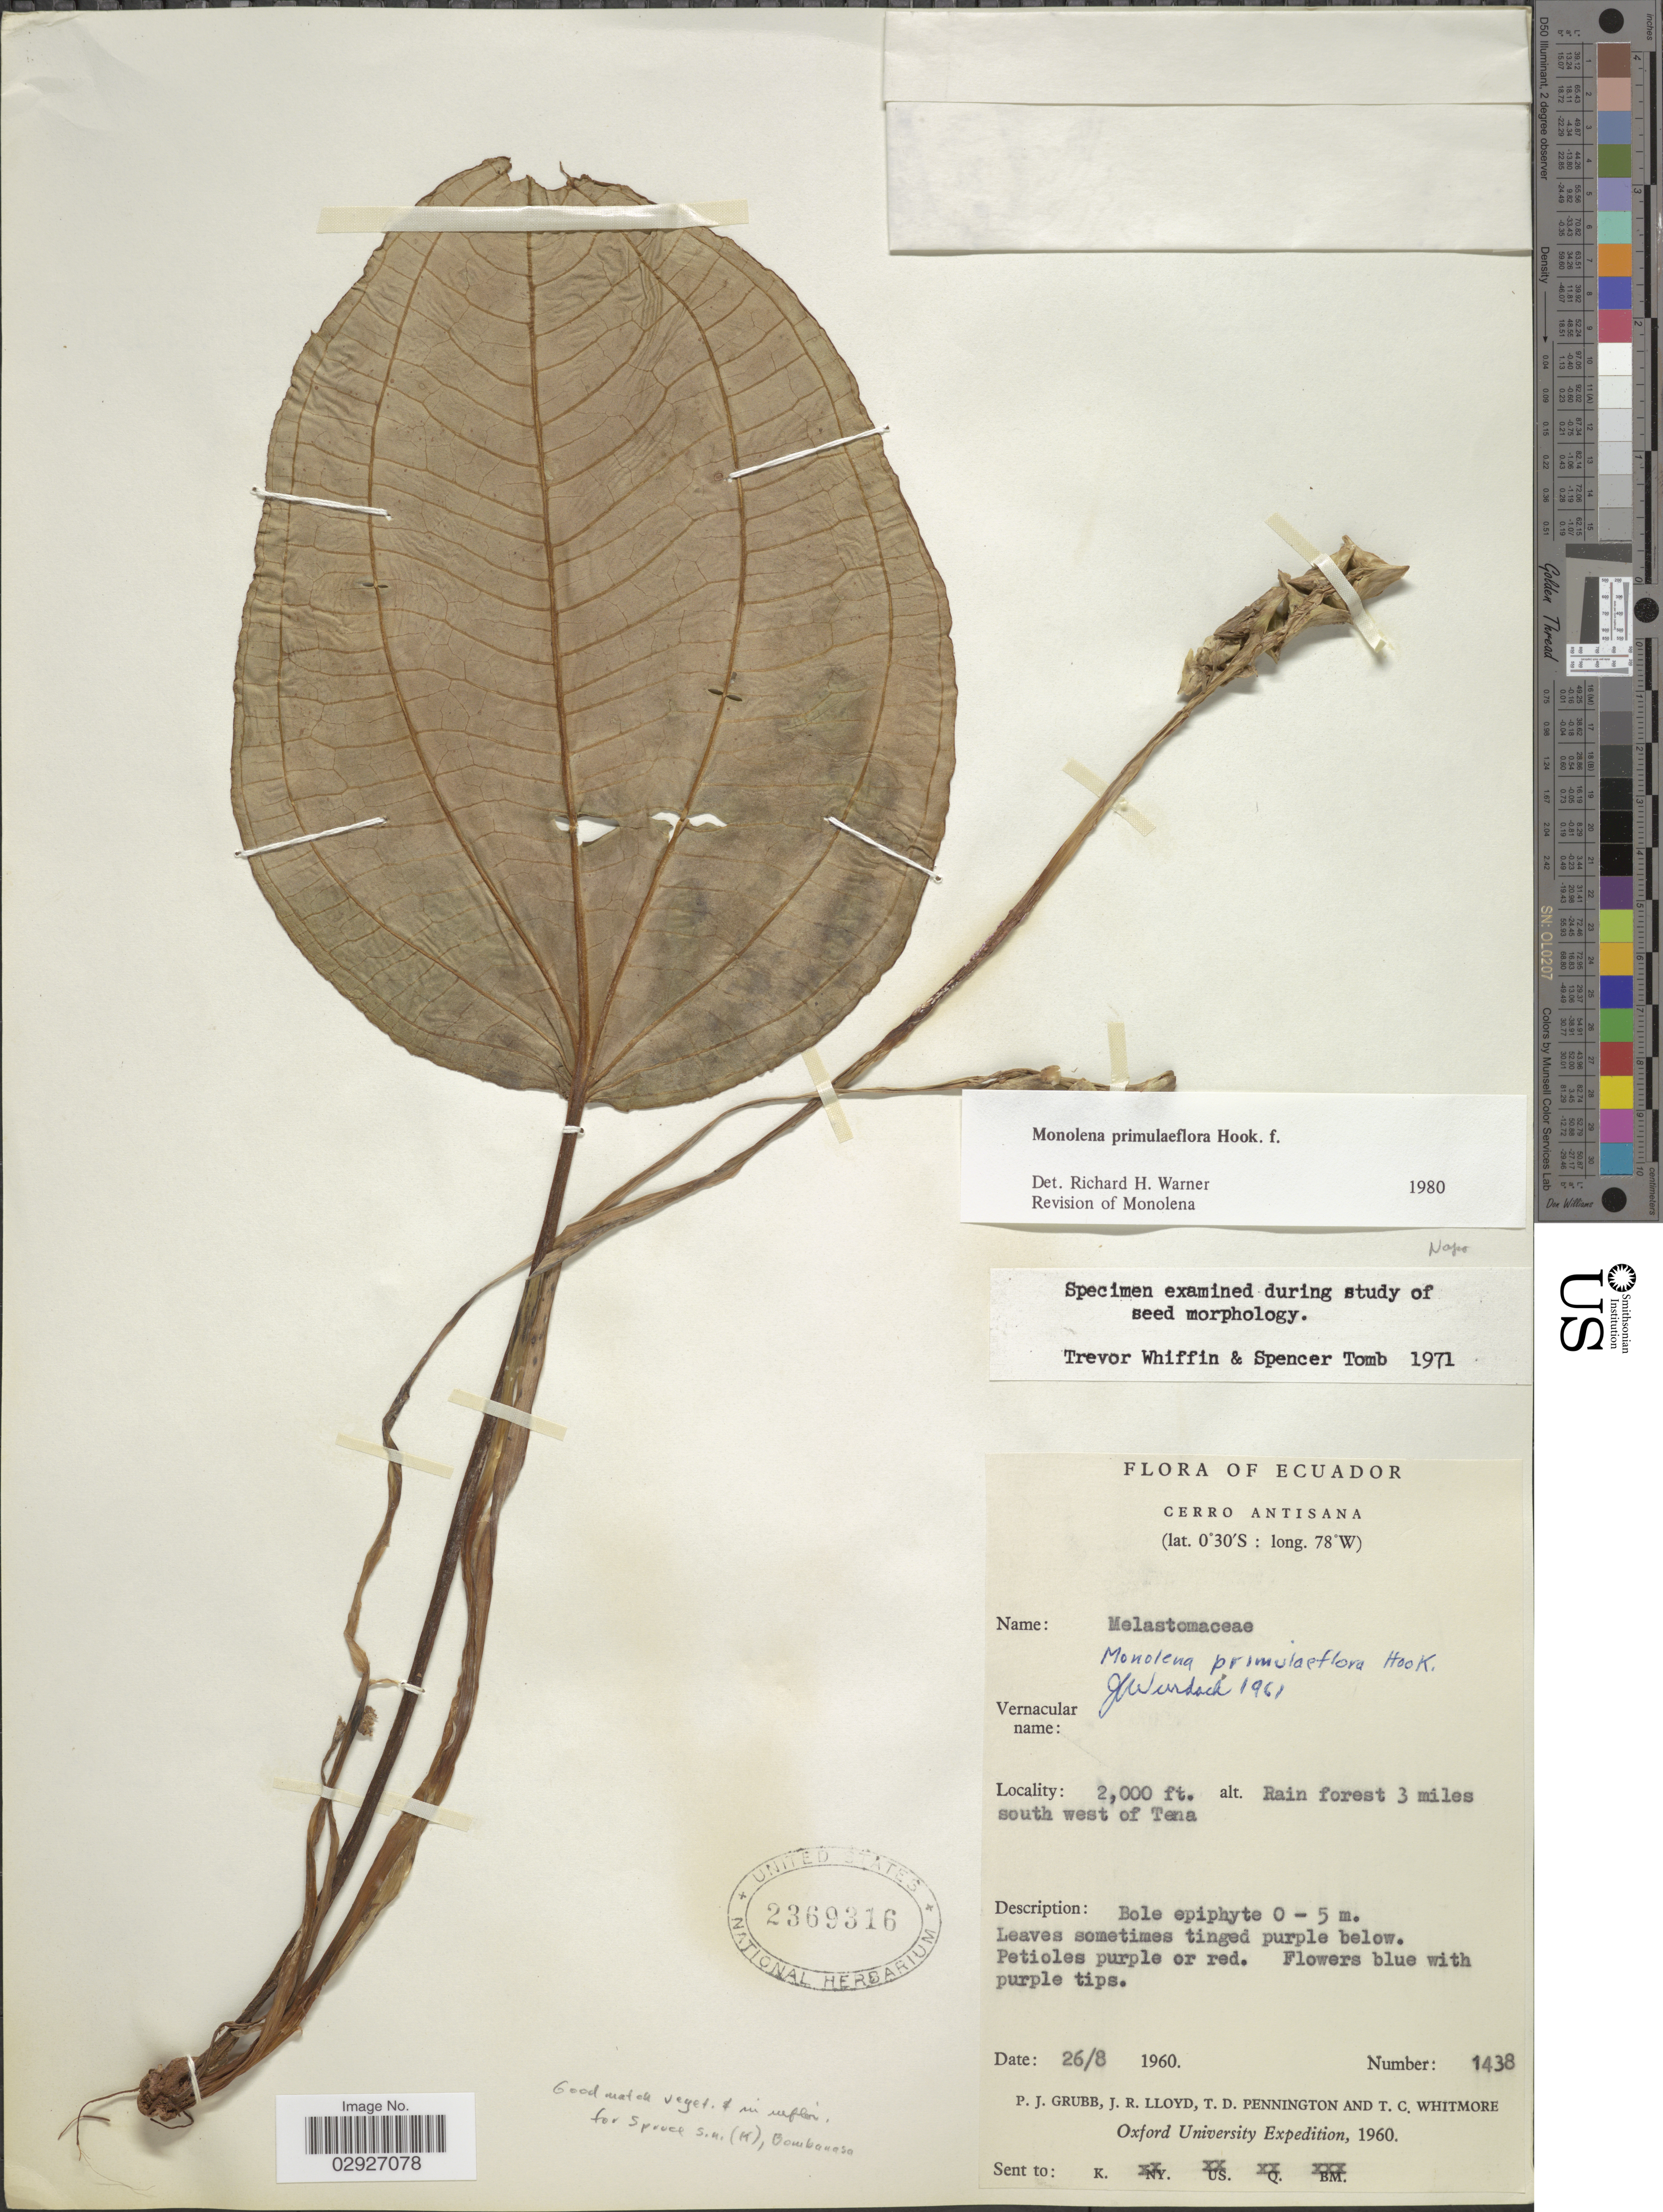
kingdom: Plantae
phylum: Tracheophyta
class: Magnoliopsida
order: Myrtales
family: Melastomataceae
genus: Monolena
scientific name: Monolena primuliflora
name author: Hook. f.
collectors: P. J. Grubb, J. R. Lloyd, T. D. Pennington & T. C. Whitmore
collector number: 1438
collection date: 1960-08-26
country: Ecuador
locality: Cerro Antisana, Rain forest 3 miles south west of Tena.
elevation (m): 610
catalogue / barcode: US 2369316